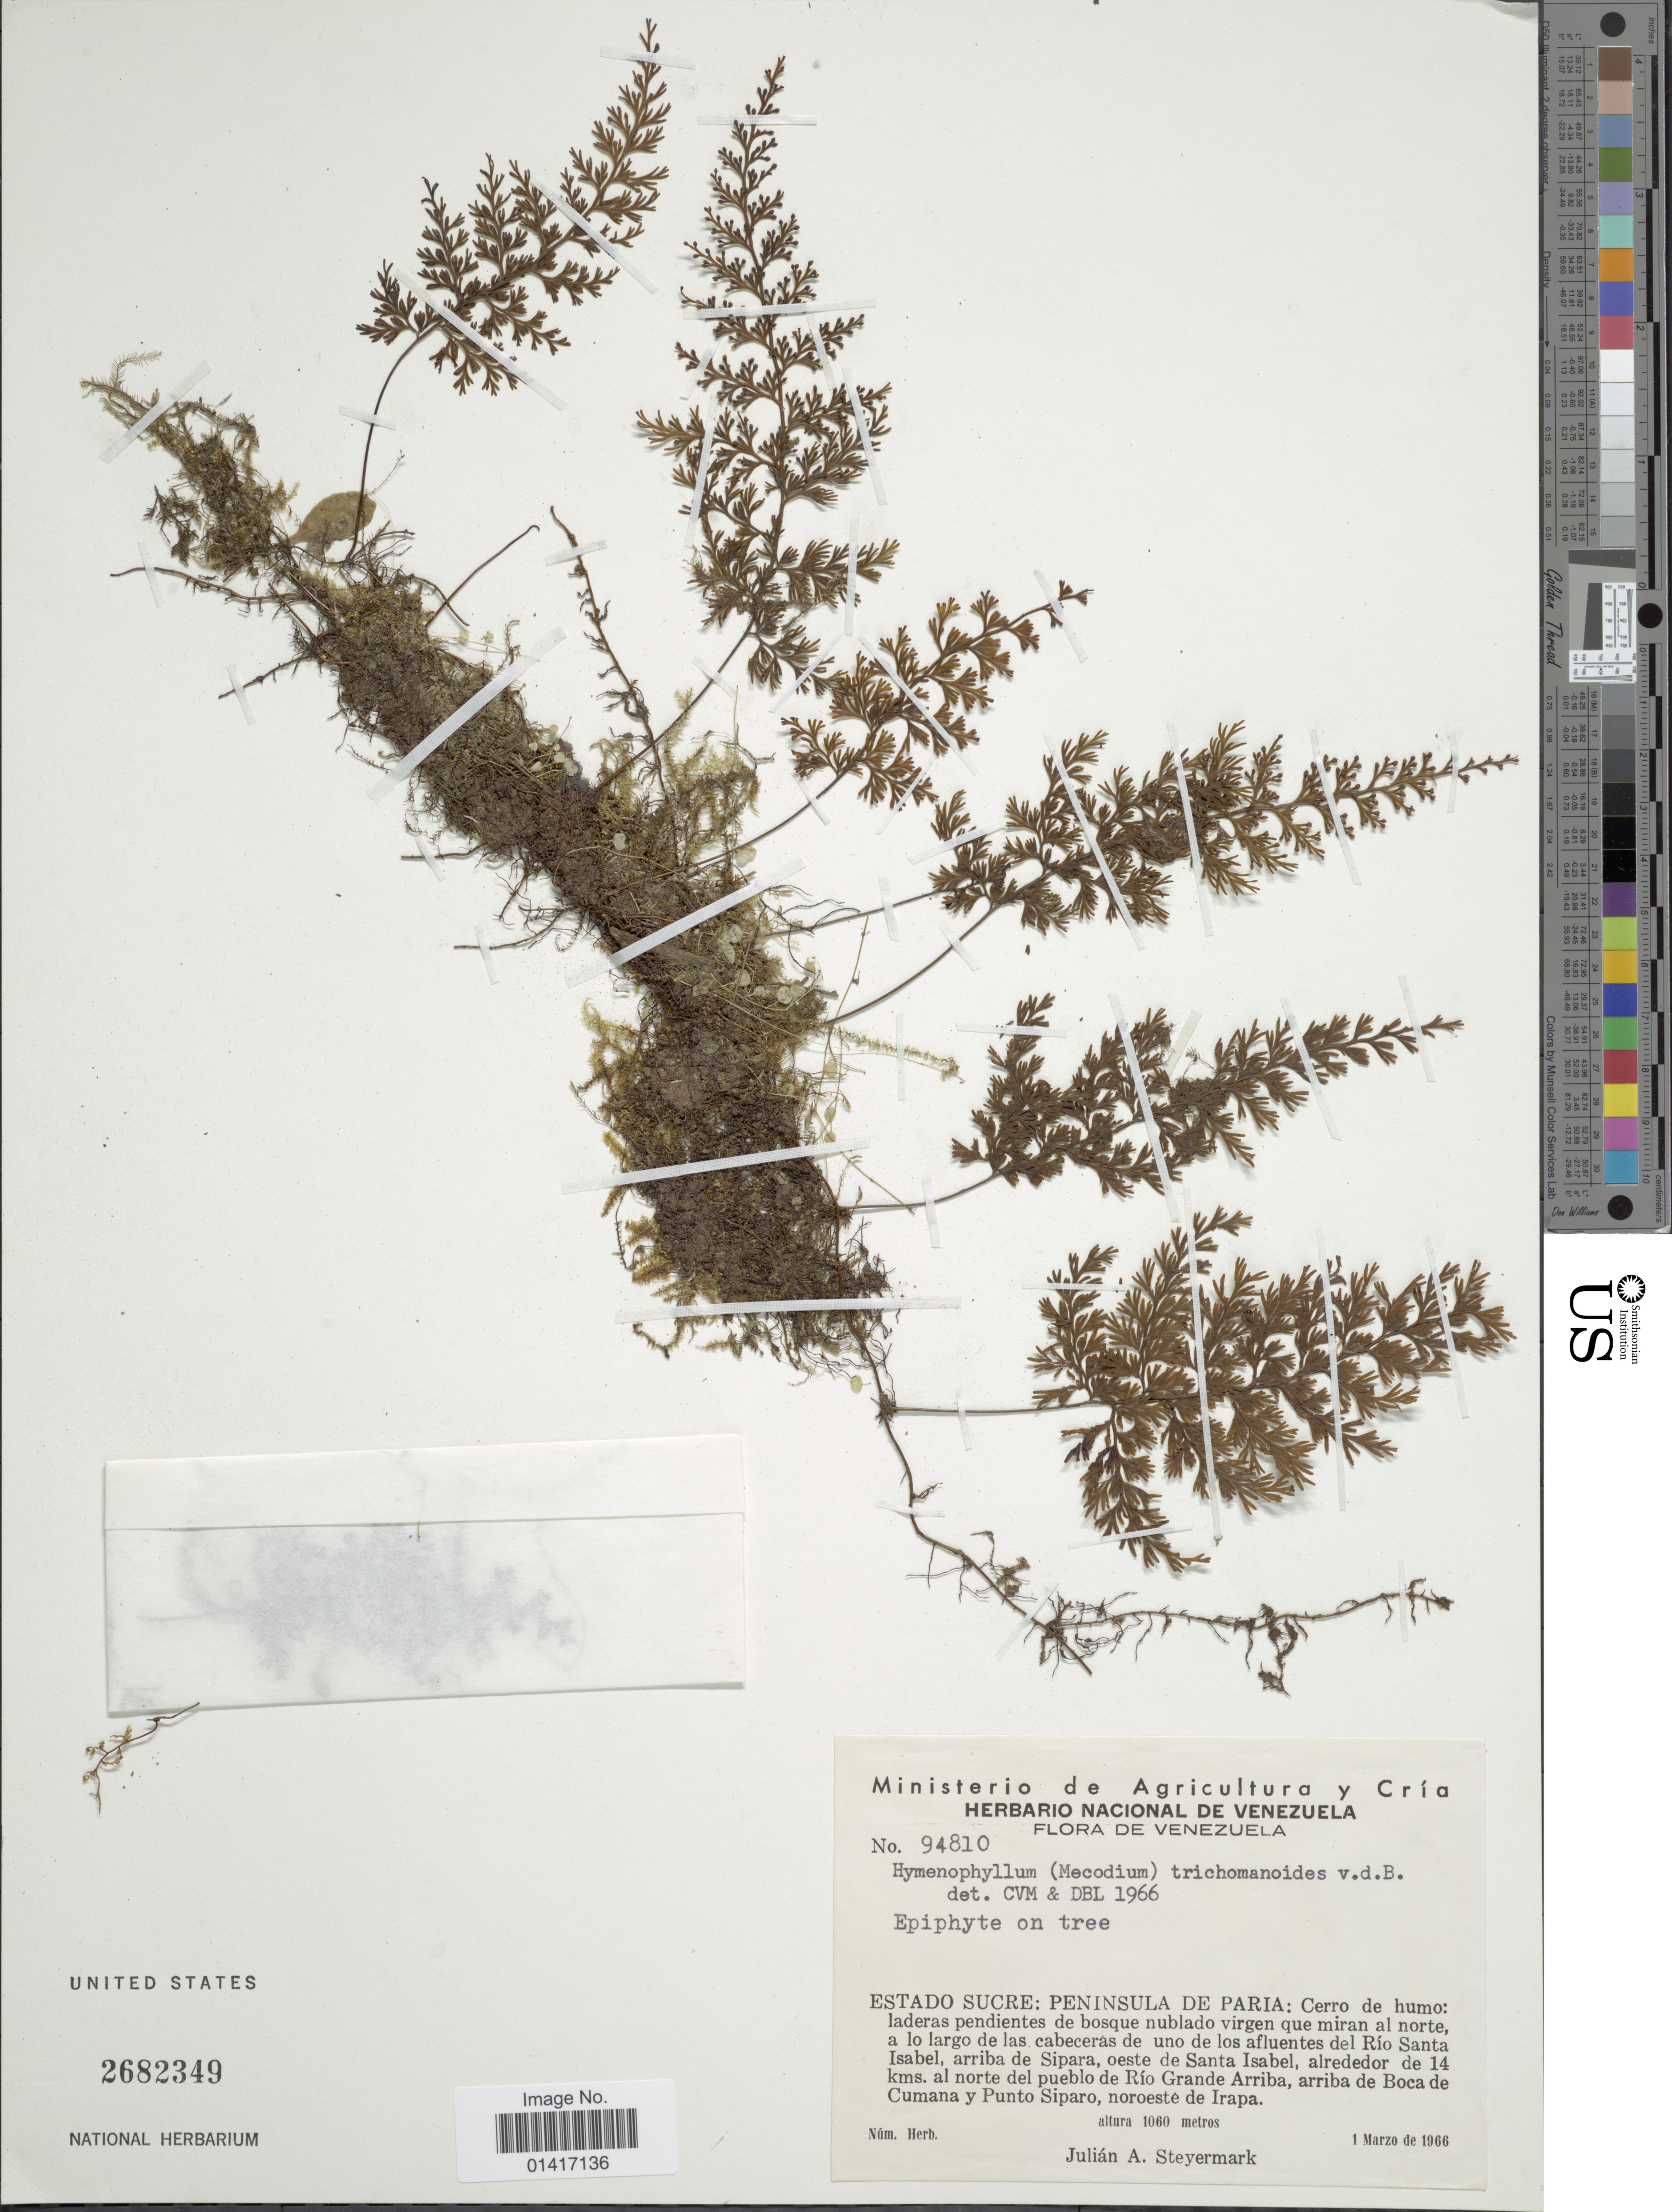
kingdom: Plantae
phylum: Tracheophyta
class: Polypodiopsida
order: Hymenophyllales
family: Hymenophyllaceae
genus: Hymenophyllum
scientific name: Hymenophyllum trichomanoides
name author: Bosch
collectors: J. Steyermark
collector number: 94810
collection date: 1966-03-01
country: Venezuela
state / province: Sucre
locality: Peninsula de Paria: Cerro de humo: laderas pendientes de bosque nublado virgen que miran al norte, a lo largo de las cabeceras de uno de los afluentes del Río Santa Isabel, arriba de Sipara, oeste de Santa Isabel, alrededor de 14 kms. al norte del pueblo de Río Grande Arriba, arriba de Boca de Cumana y Punto Siparo, noroeste de Irapa.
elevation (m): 1060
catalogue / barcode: US 2682349